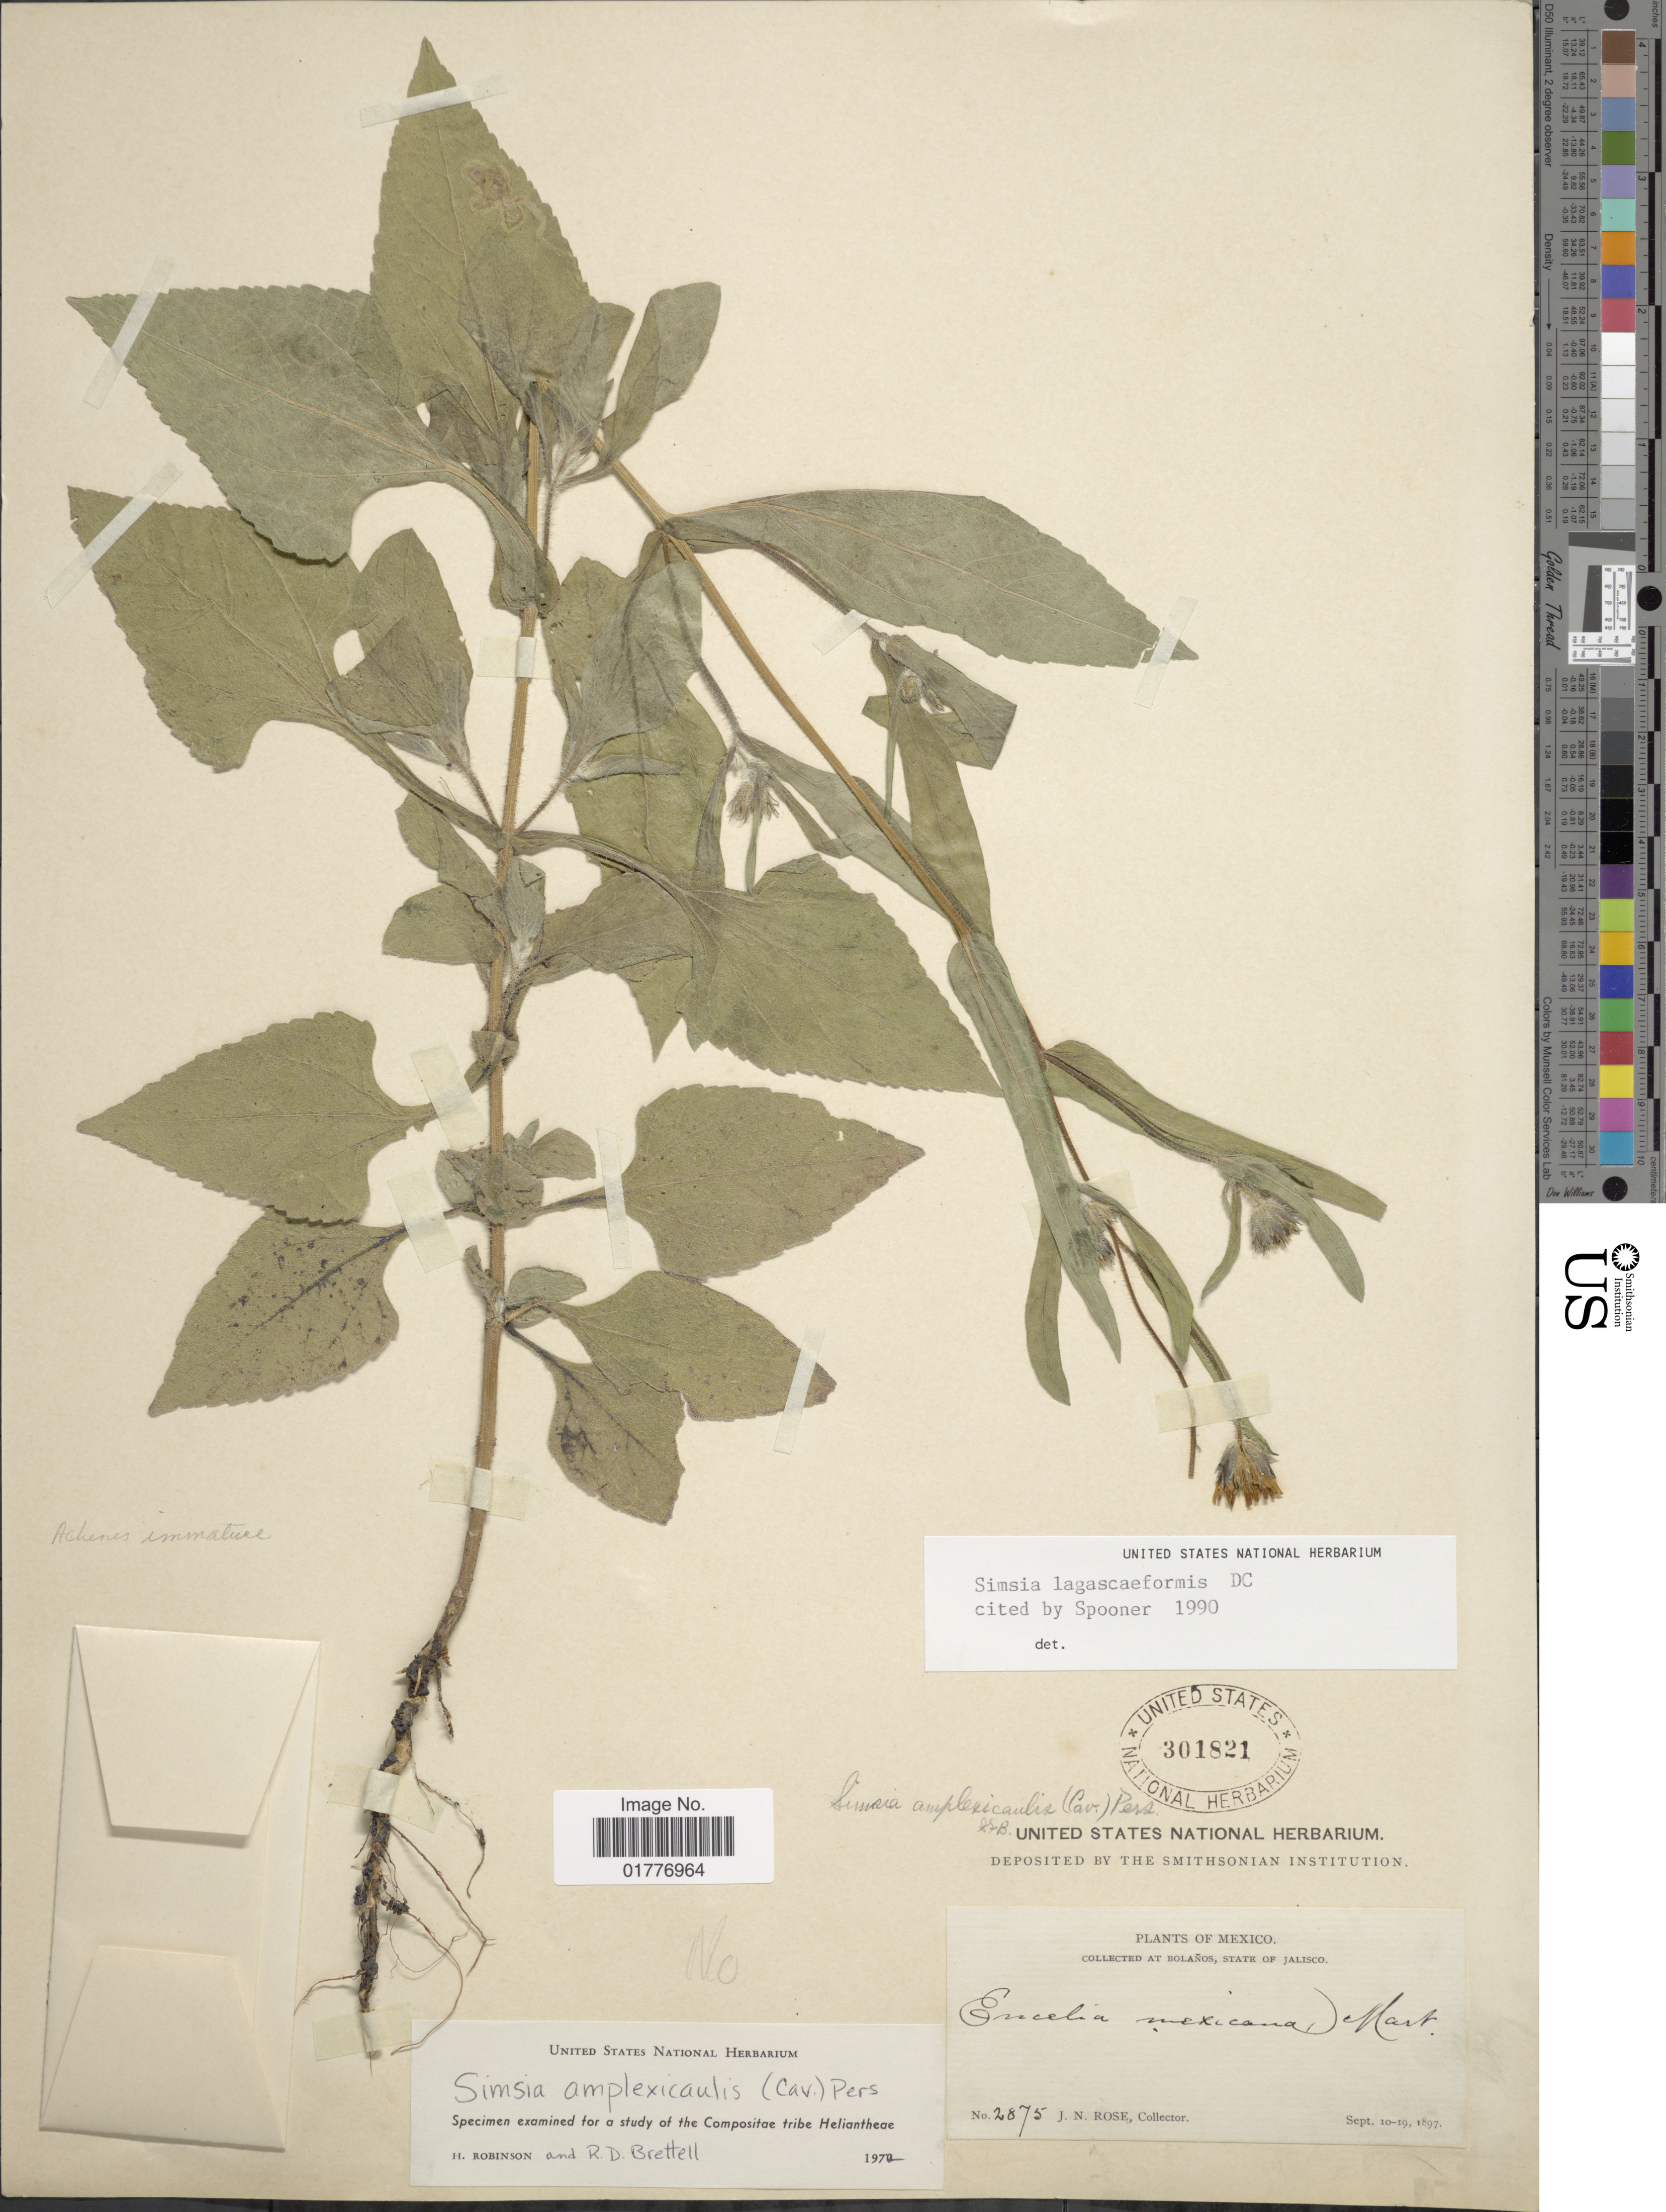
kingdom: Plantae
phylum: Tracheophyta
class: Magnoliopsida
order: Asterales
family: Asteraceae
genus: Simsia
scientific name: Simsia lagasceiformis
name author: DC.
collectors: J. N. Rose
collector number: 2875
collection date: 1897-09-10/1897-09-19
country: Mexico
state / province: Jalisco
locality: At Bolanos, State of Jalisco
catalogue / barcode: US 301821